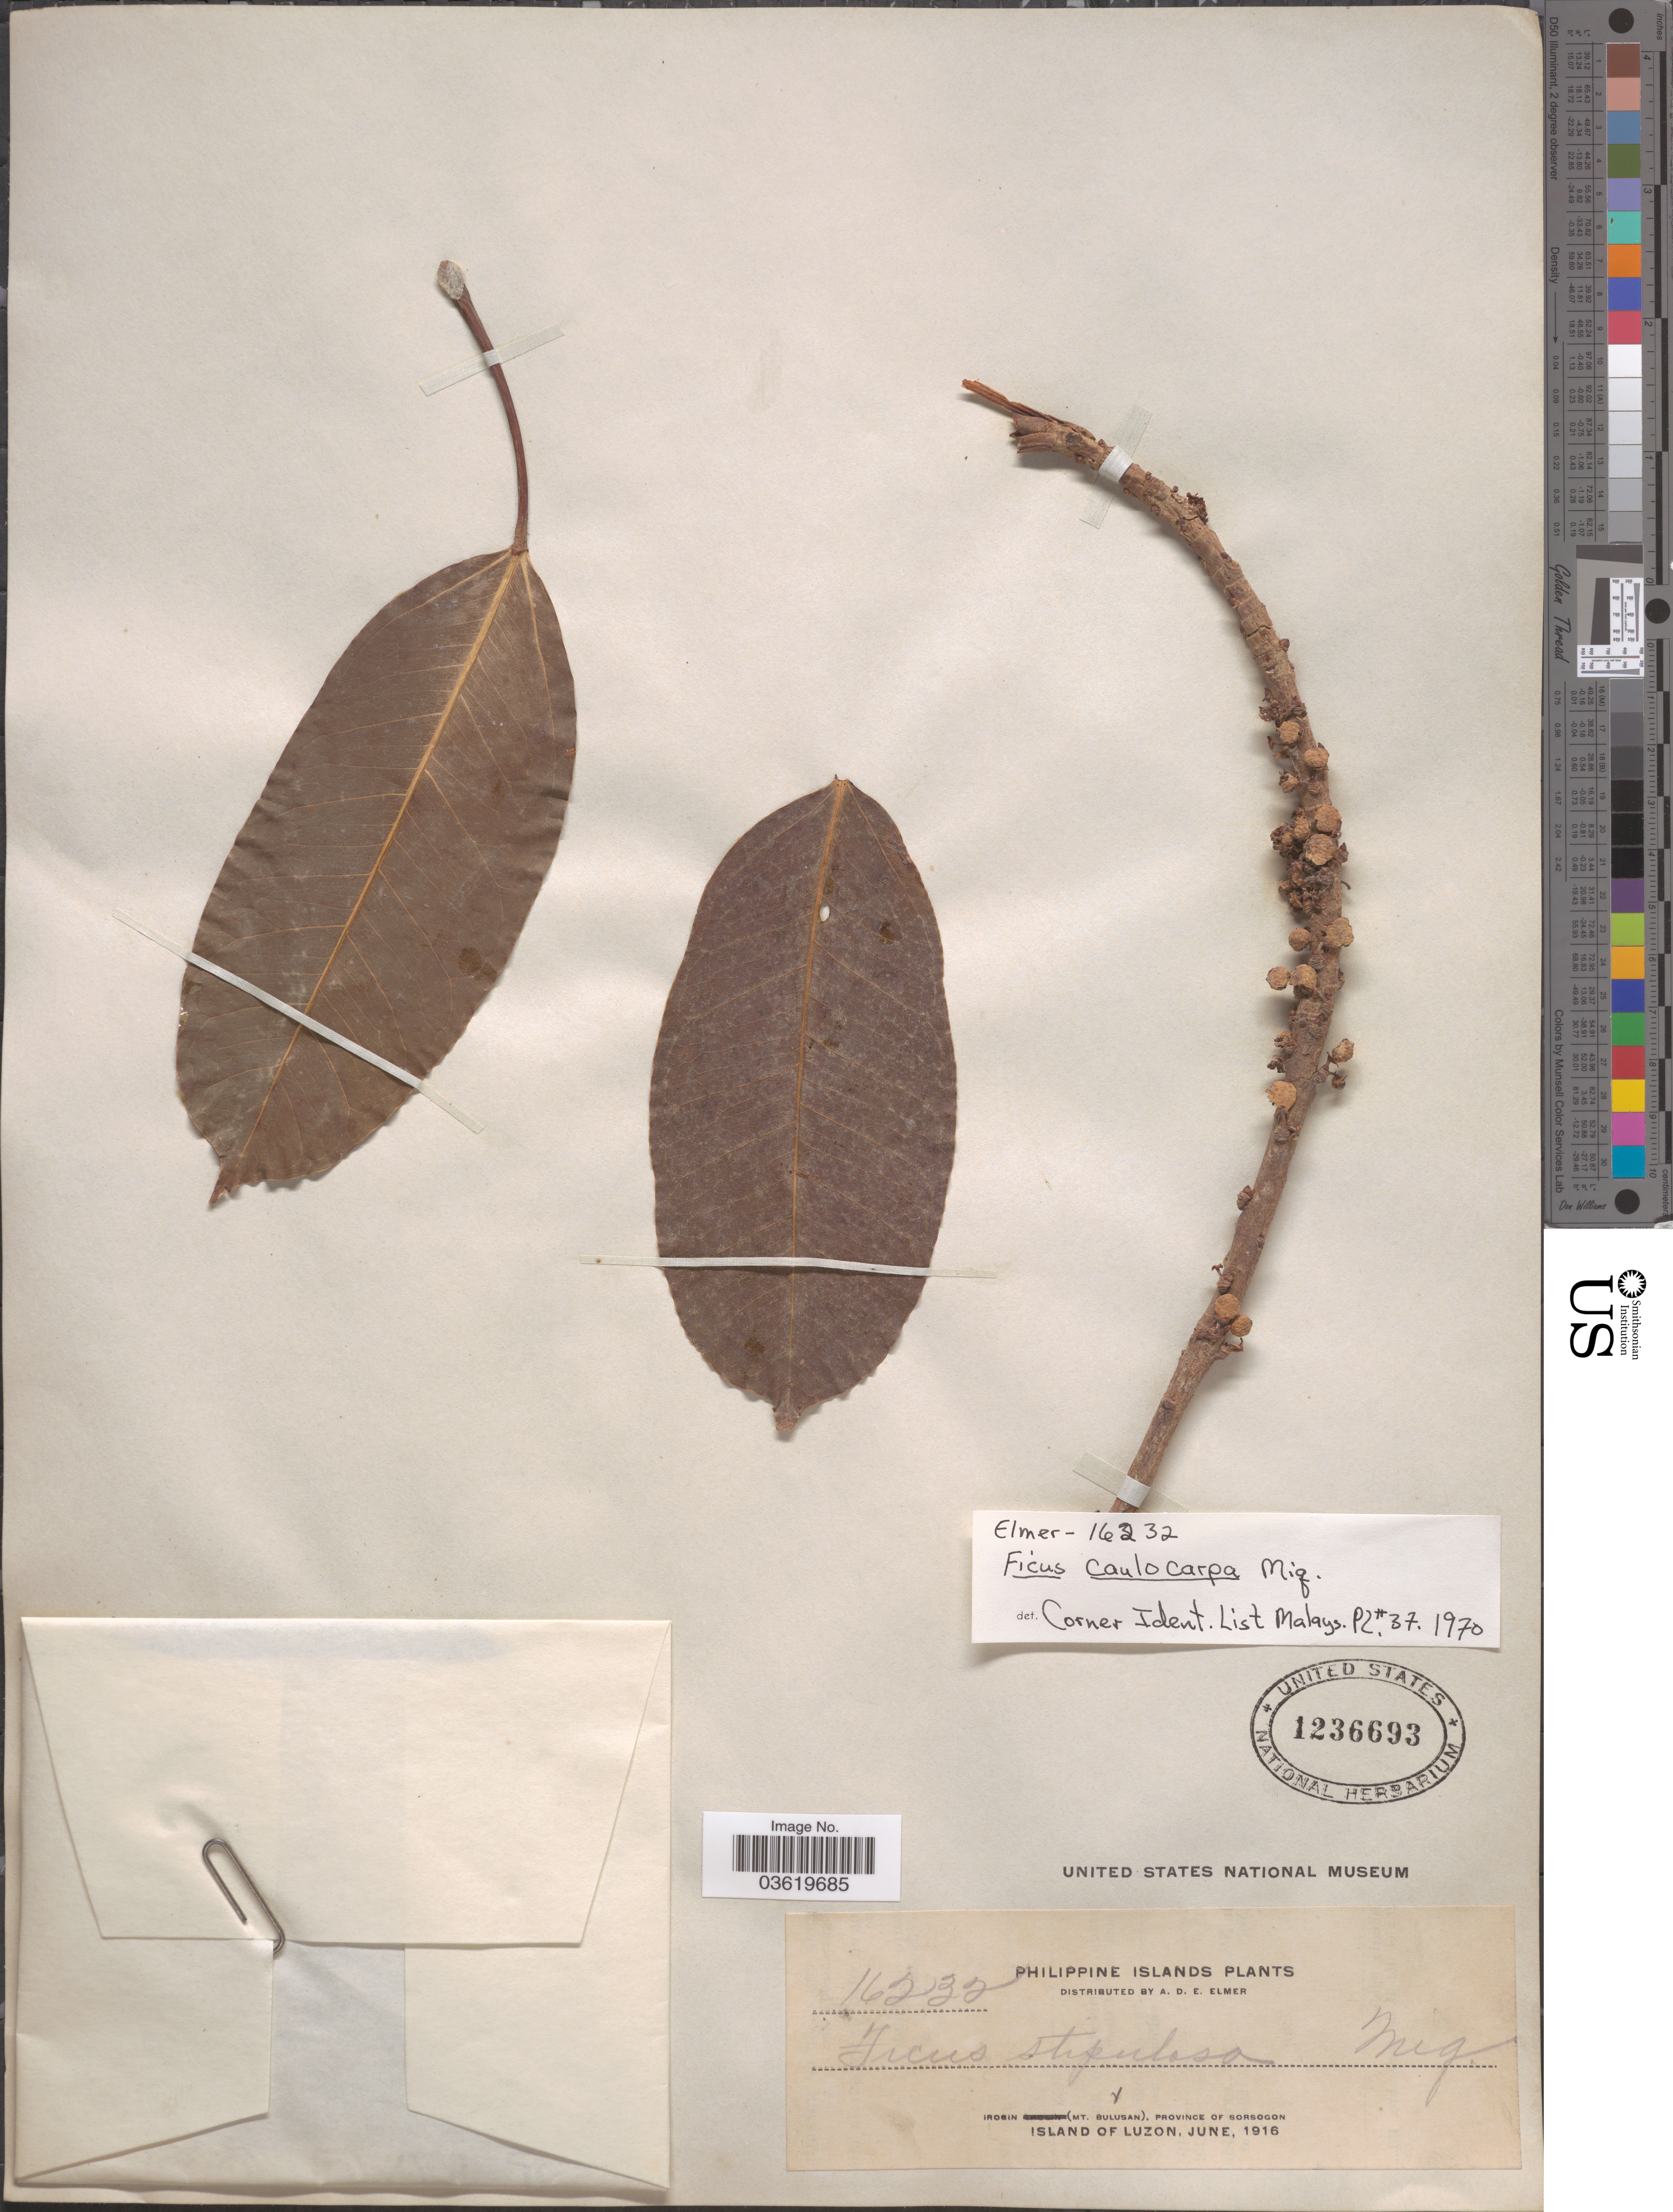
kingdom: Plantae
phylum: Tracheophyta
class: Magnoliopsida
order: Rosales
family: Moraceae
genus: Ficus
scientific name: Ficus stipulosa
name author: (Miq.) Miq.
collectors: A. D. E. Elmer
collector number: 16232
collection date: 1916-06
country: Philippines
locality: Philippine Islands. Irosin (Mt. Bulusan), Province of Sorsogon. Island of Luzon.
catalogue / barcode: US 1236693